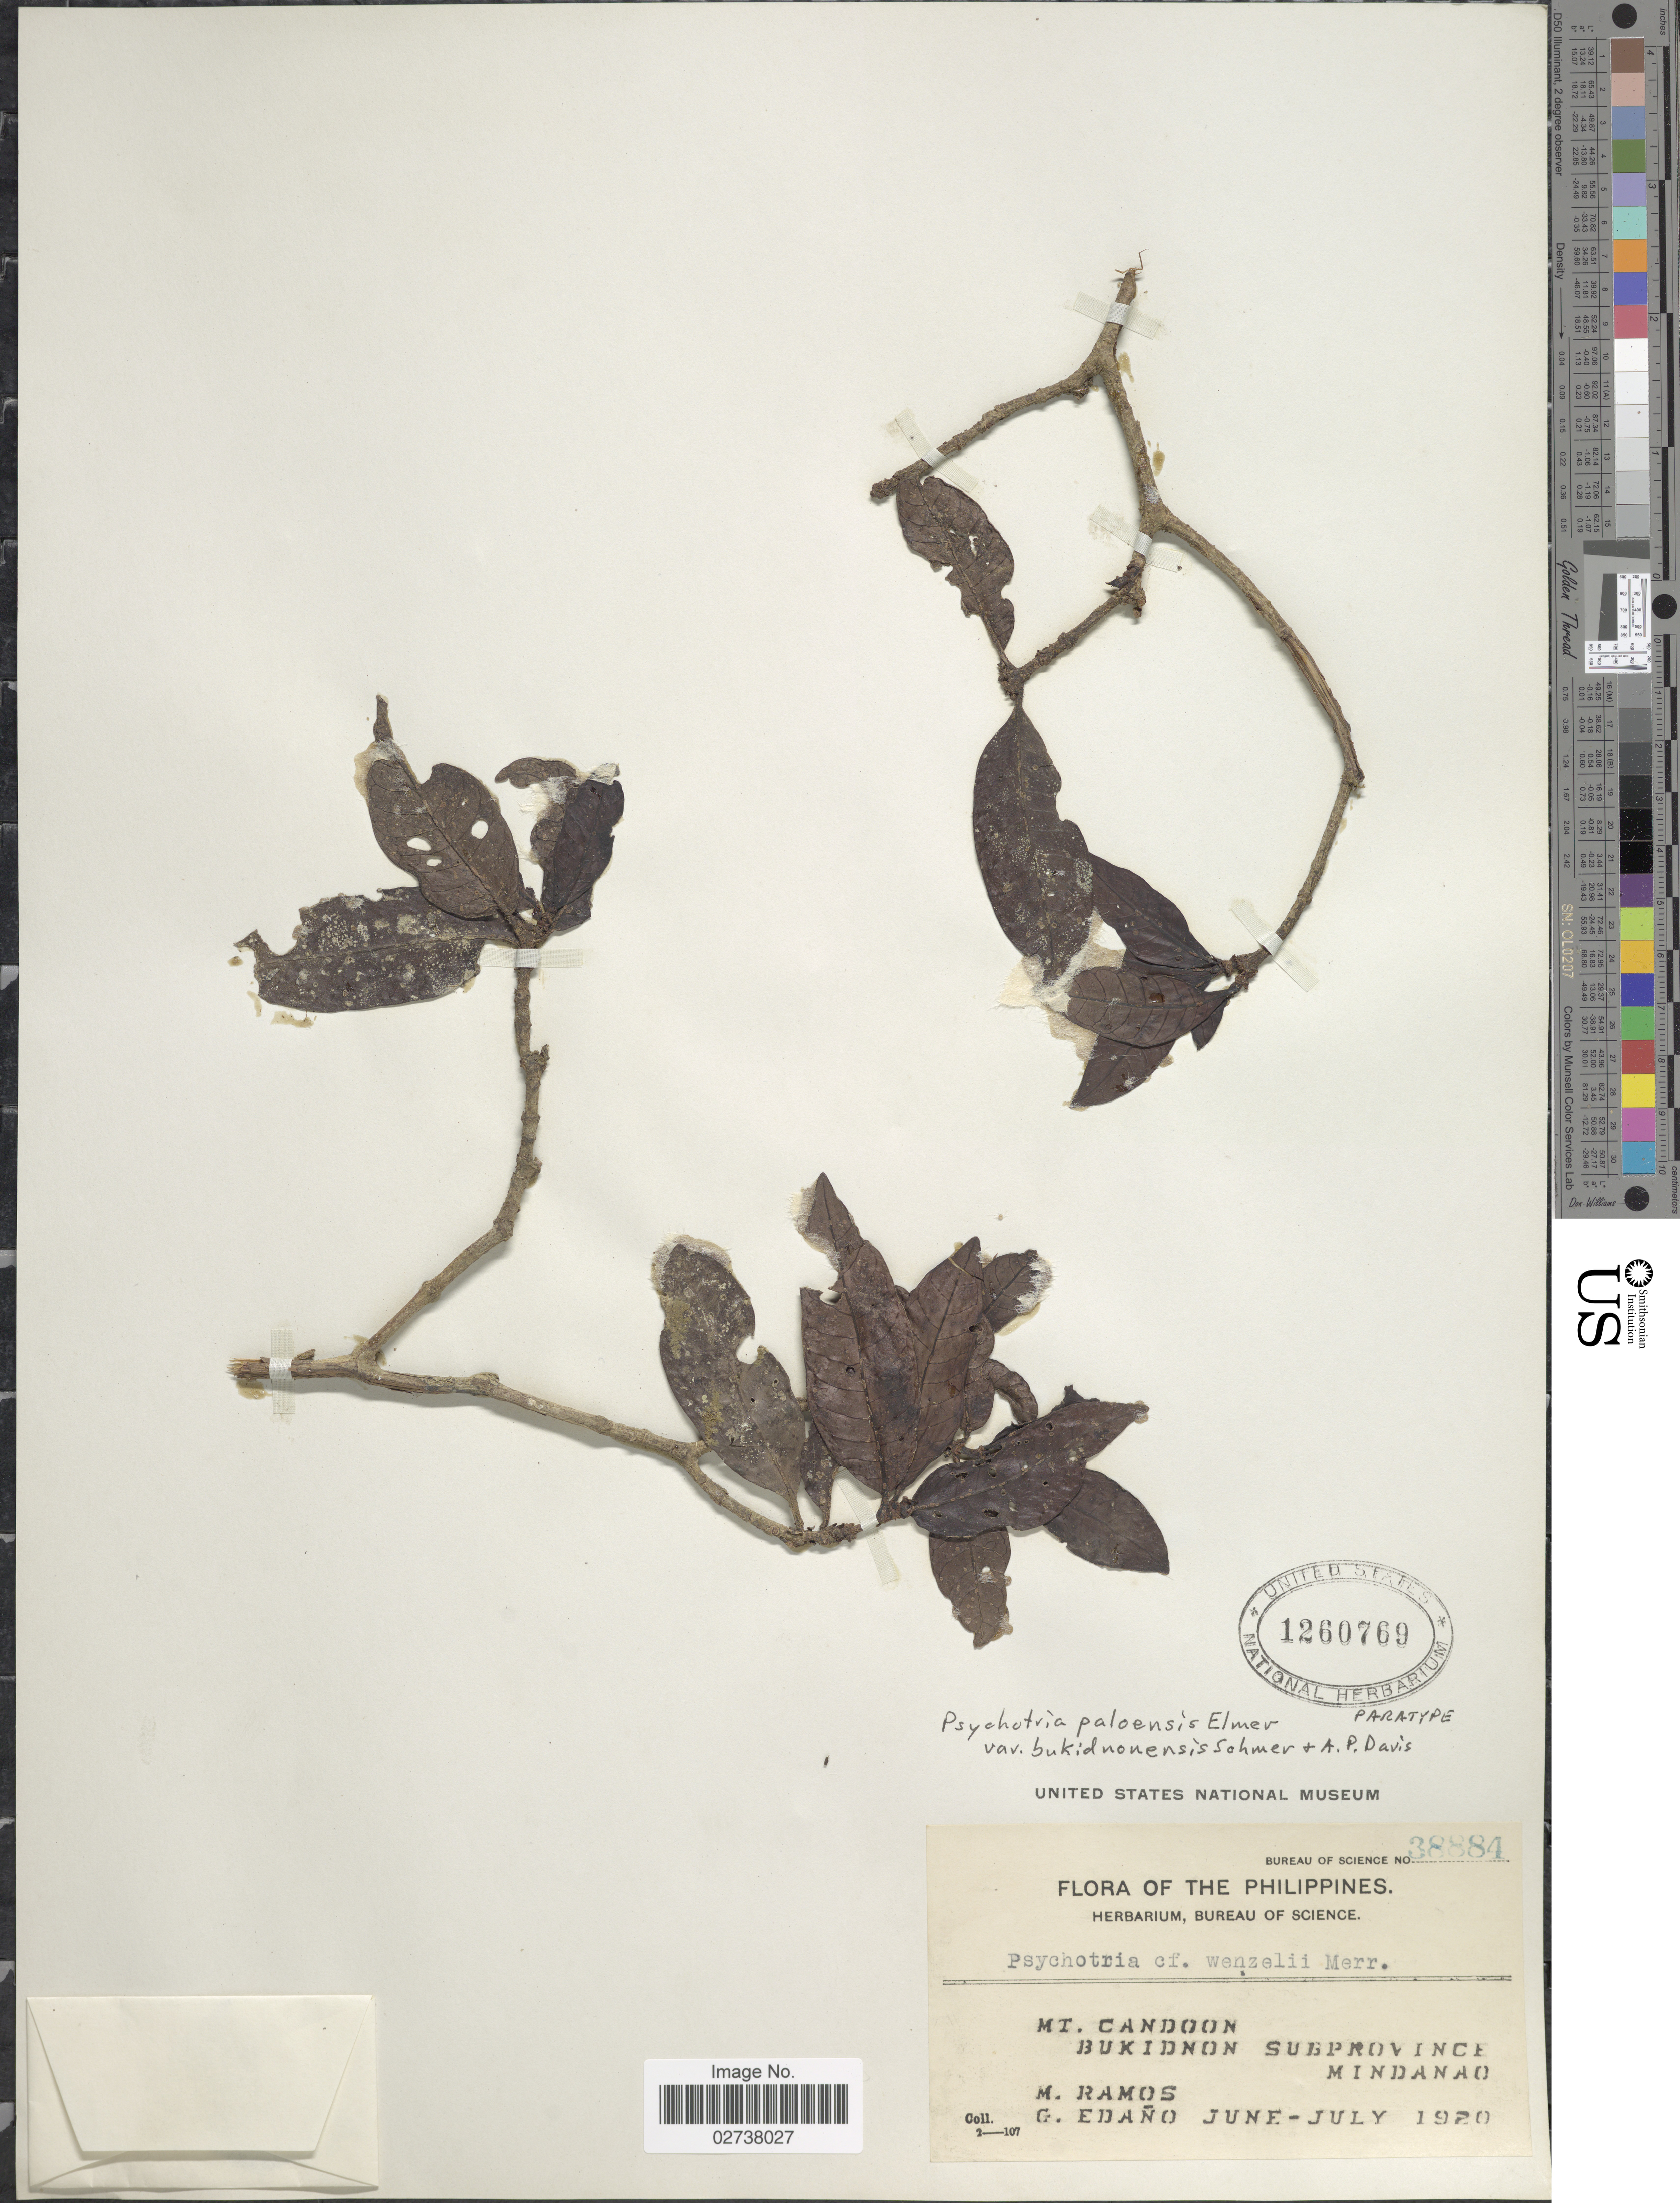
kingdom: Plantae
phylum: Tracheophyta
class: Magnoliopsida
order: Gentianales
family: Rubiaceae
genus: Psychotria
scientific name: Psychotria paloensis var. bukidnonensis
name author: Sohmer & A.P. Davis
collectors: M. Ramos & G. Edaño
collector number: Bureau of Science 38884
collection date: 1920-06/1920-07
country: Philippines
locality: Mt. Candoon, Bukidnon Subprovince, Mindanao.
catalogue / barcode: US 1260769